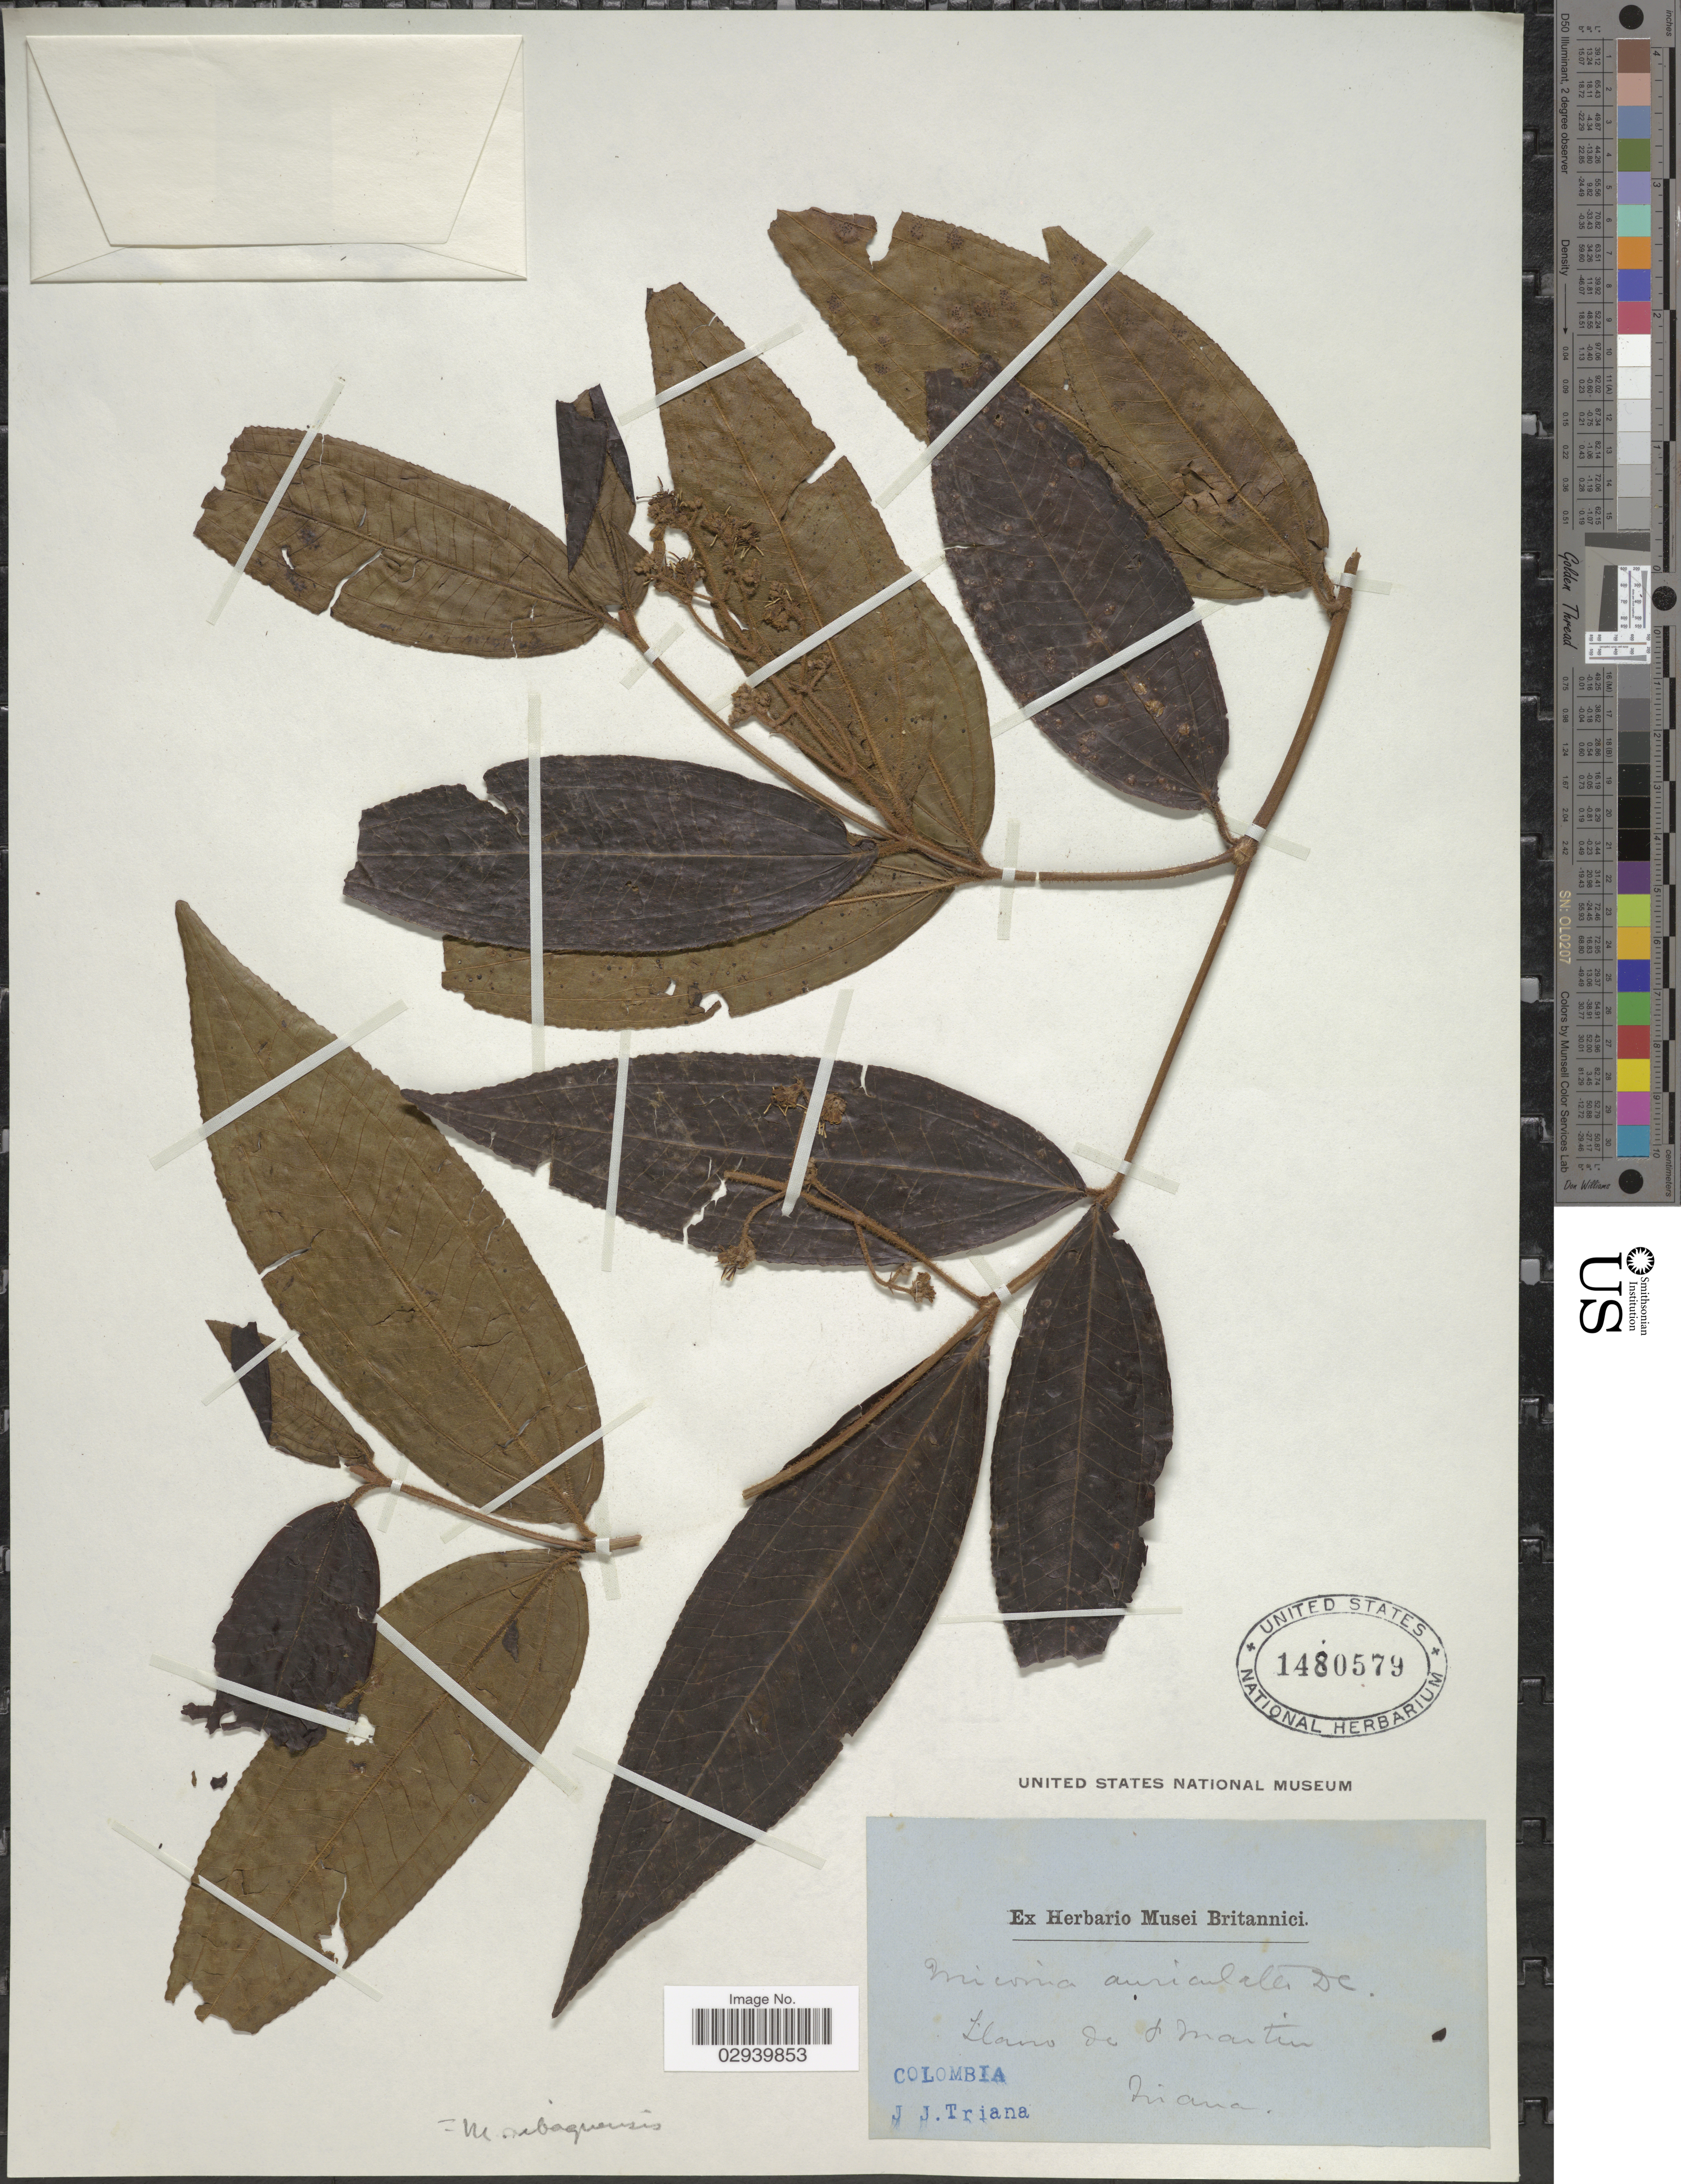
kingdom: Plantae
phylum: Tracheophyta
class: Magnoliopsida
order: Myrtales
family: Melastomataceae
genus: Miconia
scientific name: Miconia ibaguensis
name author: (Bonpl.) Triana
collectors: J. J. Triana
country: Colombia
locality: Llano de S Martin.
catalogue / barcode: US 1480579